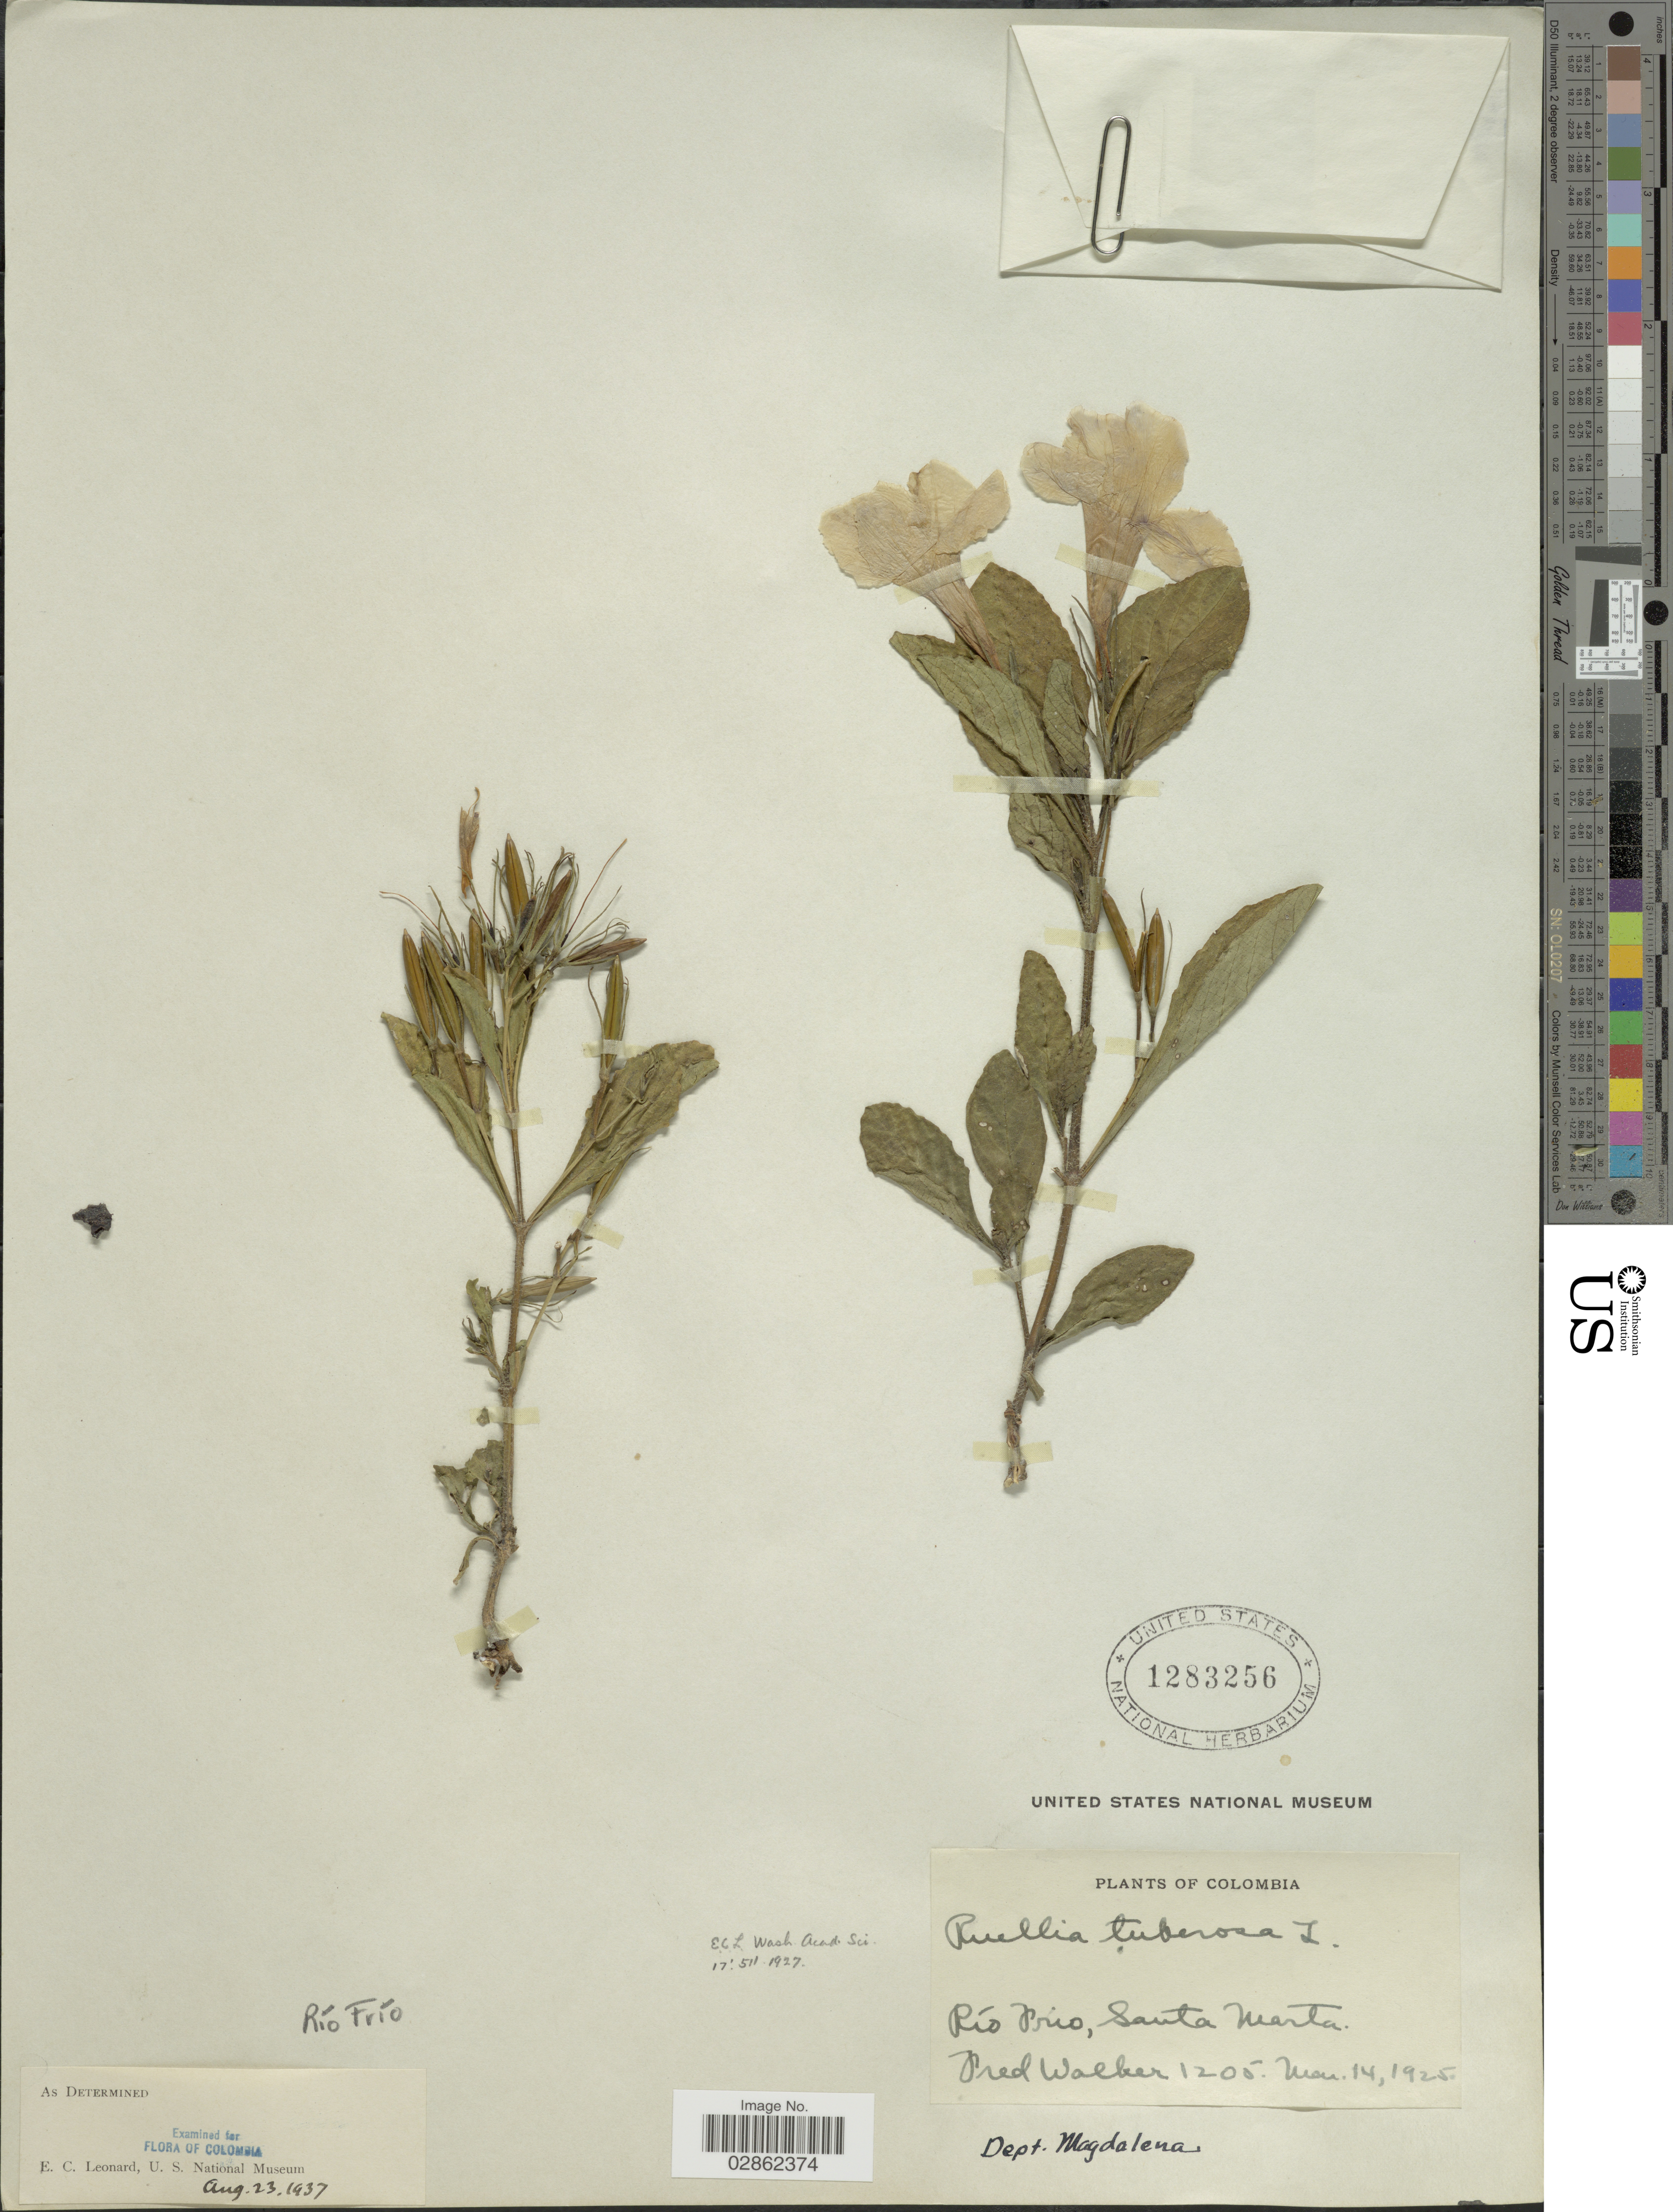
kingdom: Plantae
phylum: Tracheophyta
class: Magnoliopsida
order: Lamiales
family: Acanthaceae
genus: Ruellia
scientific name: Ruellia tuberosa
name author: L.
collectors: F. Walker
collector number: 1205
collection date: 1925-03-14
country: Colombia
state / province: Magdalena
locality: Río Frío. Santa Marta. Dept. Magdalena.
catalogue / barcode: US 1283256